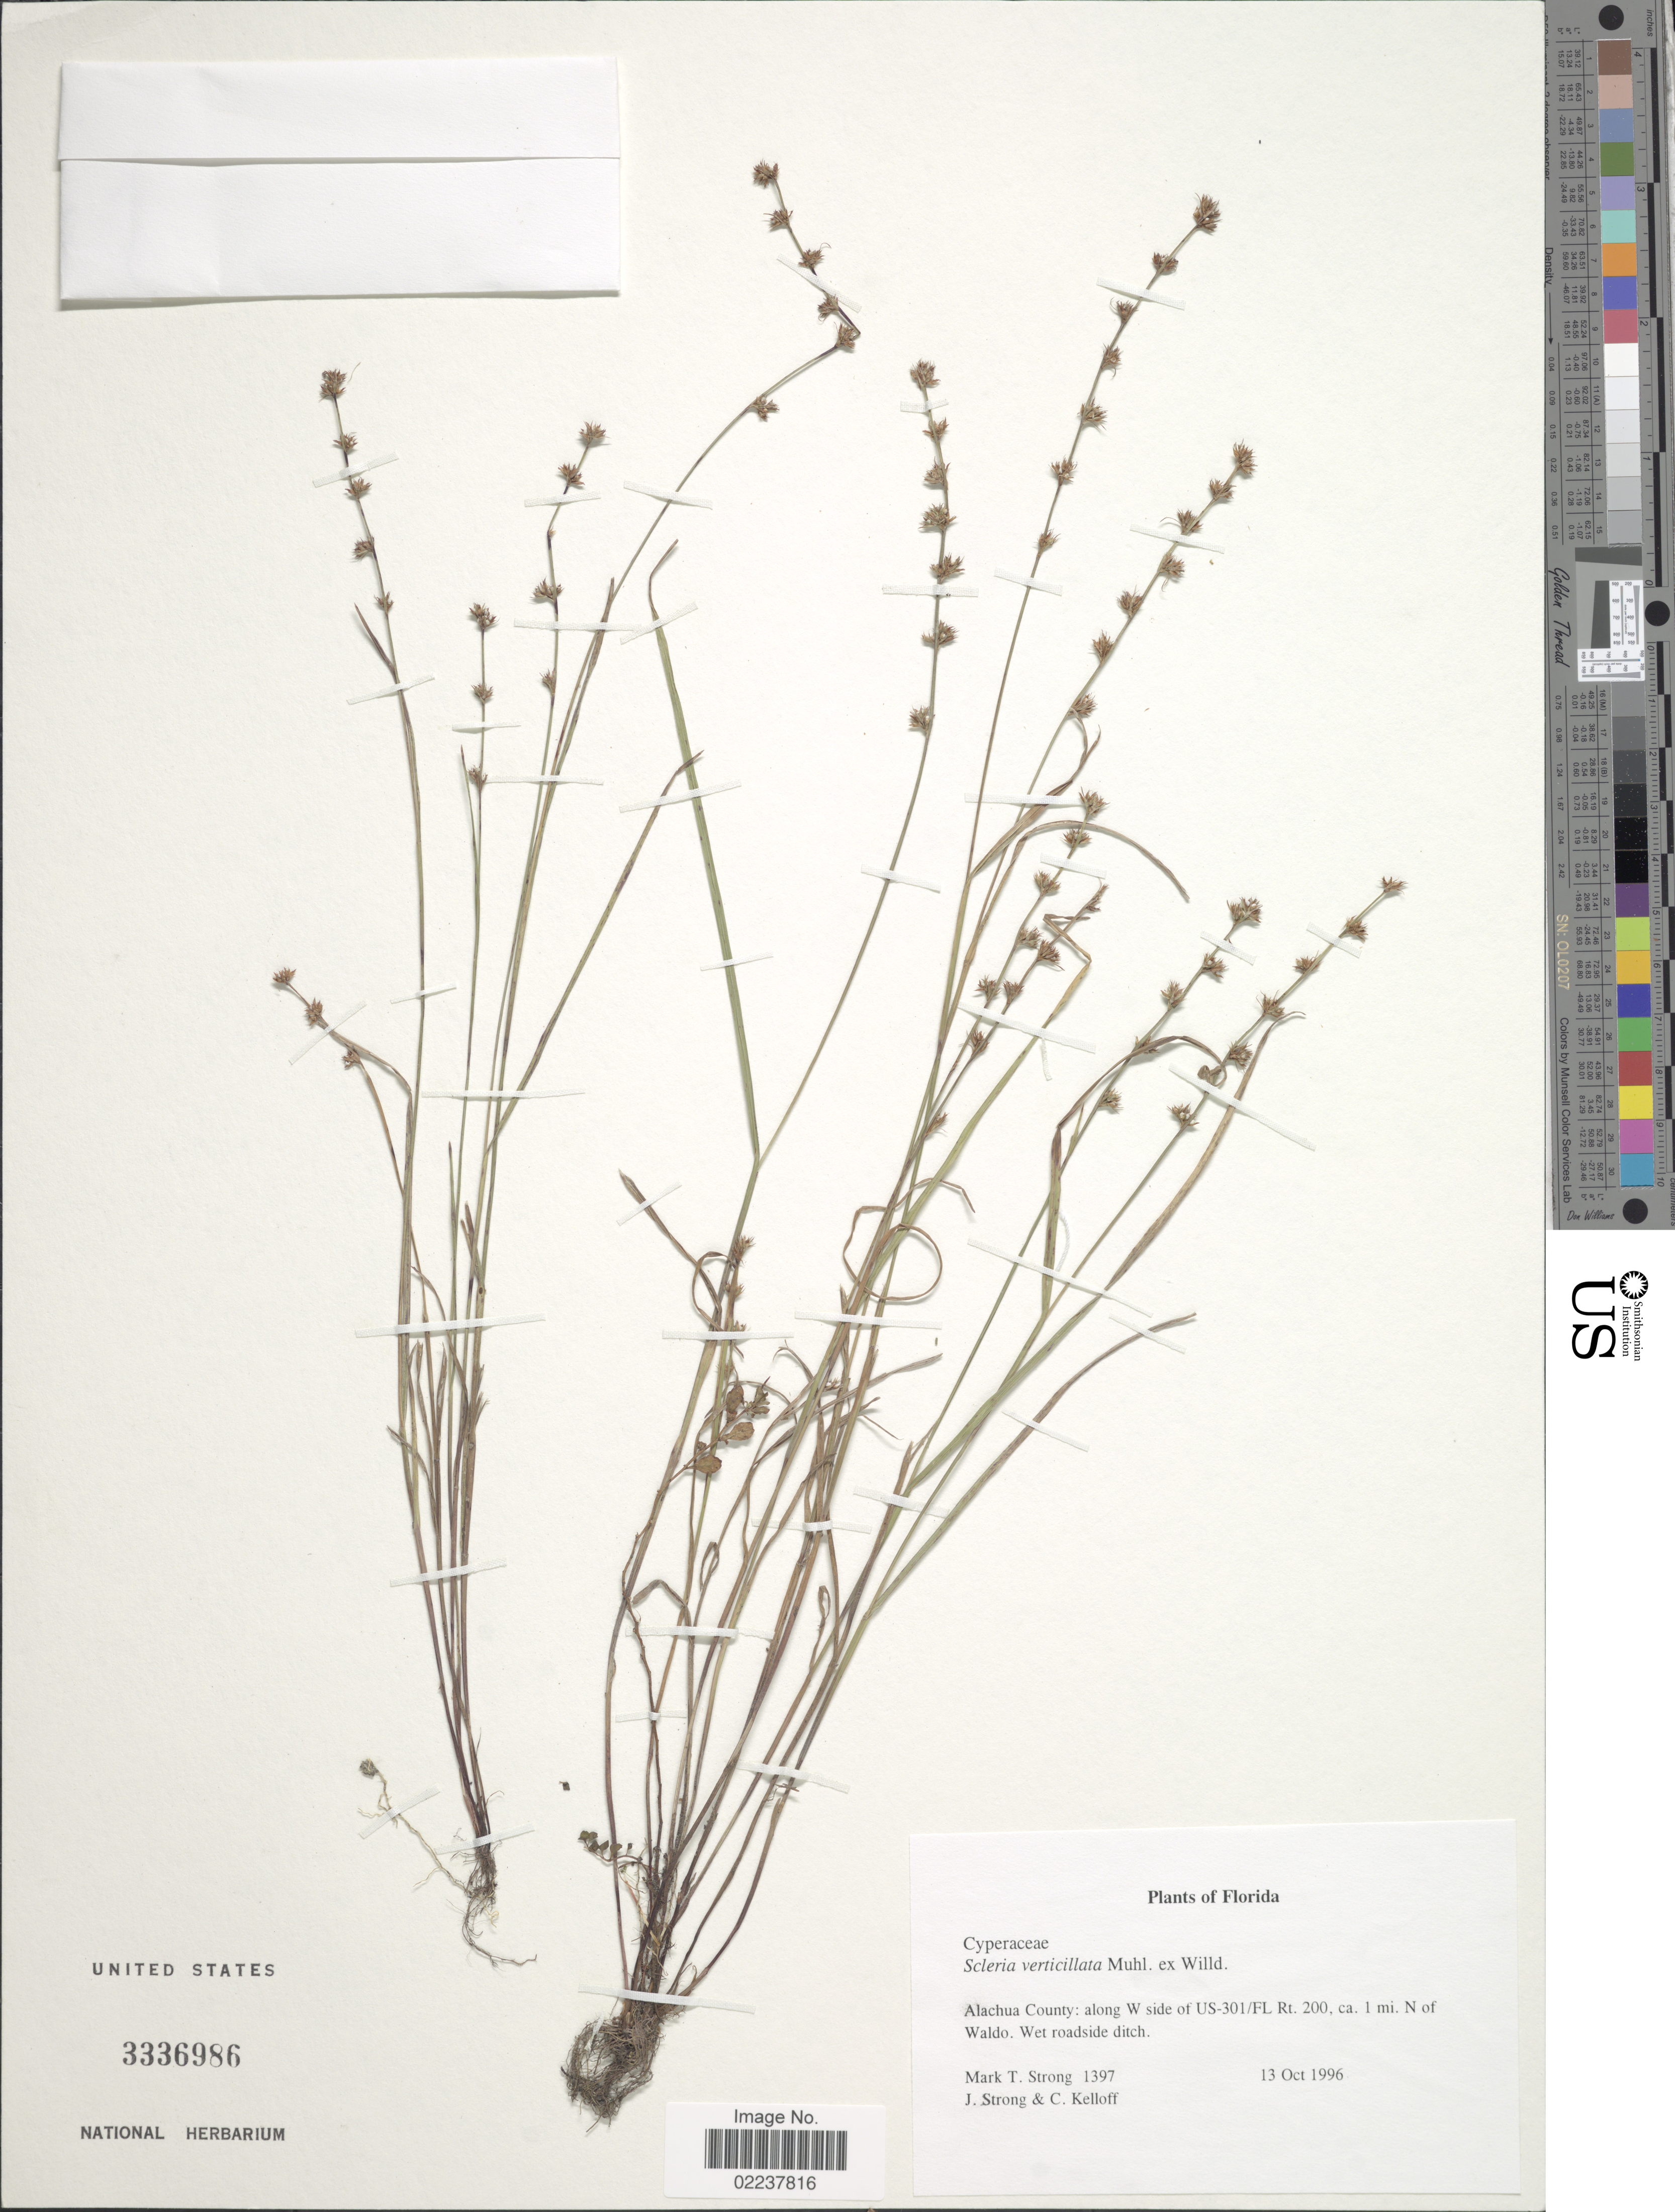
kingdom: Plantae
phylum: Tracheophyta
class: Liliopsida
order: Poales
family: Cyperaceae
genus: Scleria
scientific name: Scleria verticillata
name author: Muhl. ex Willd.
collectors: M. T. Strong, J. Strong & C. L. Kelloff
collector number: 1397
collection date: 1996-10-13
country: United States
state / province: Florida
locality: Alachua County: Along W side of US-301/FL Rt. 200, ca. 1 mi. N of Waldo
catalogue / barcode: US 3336986